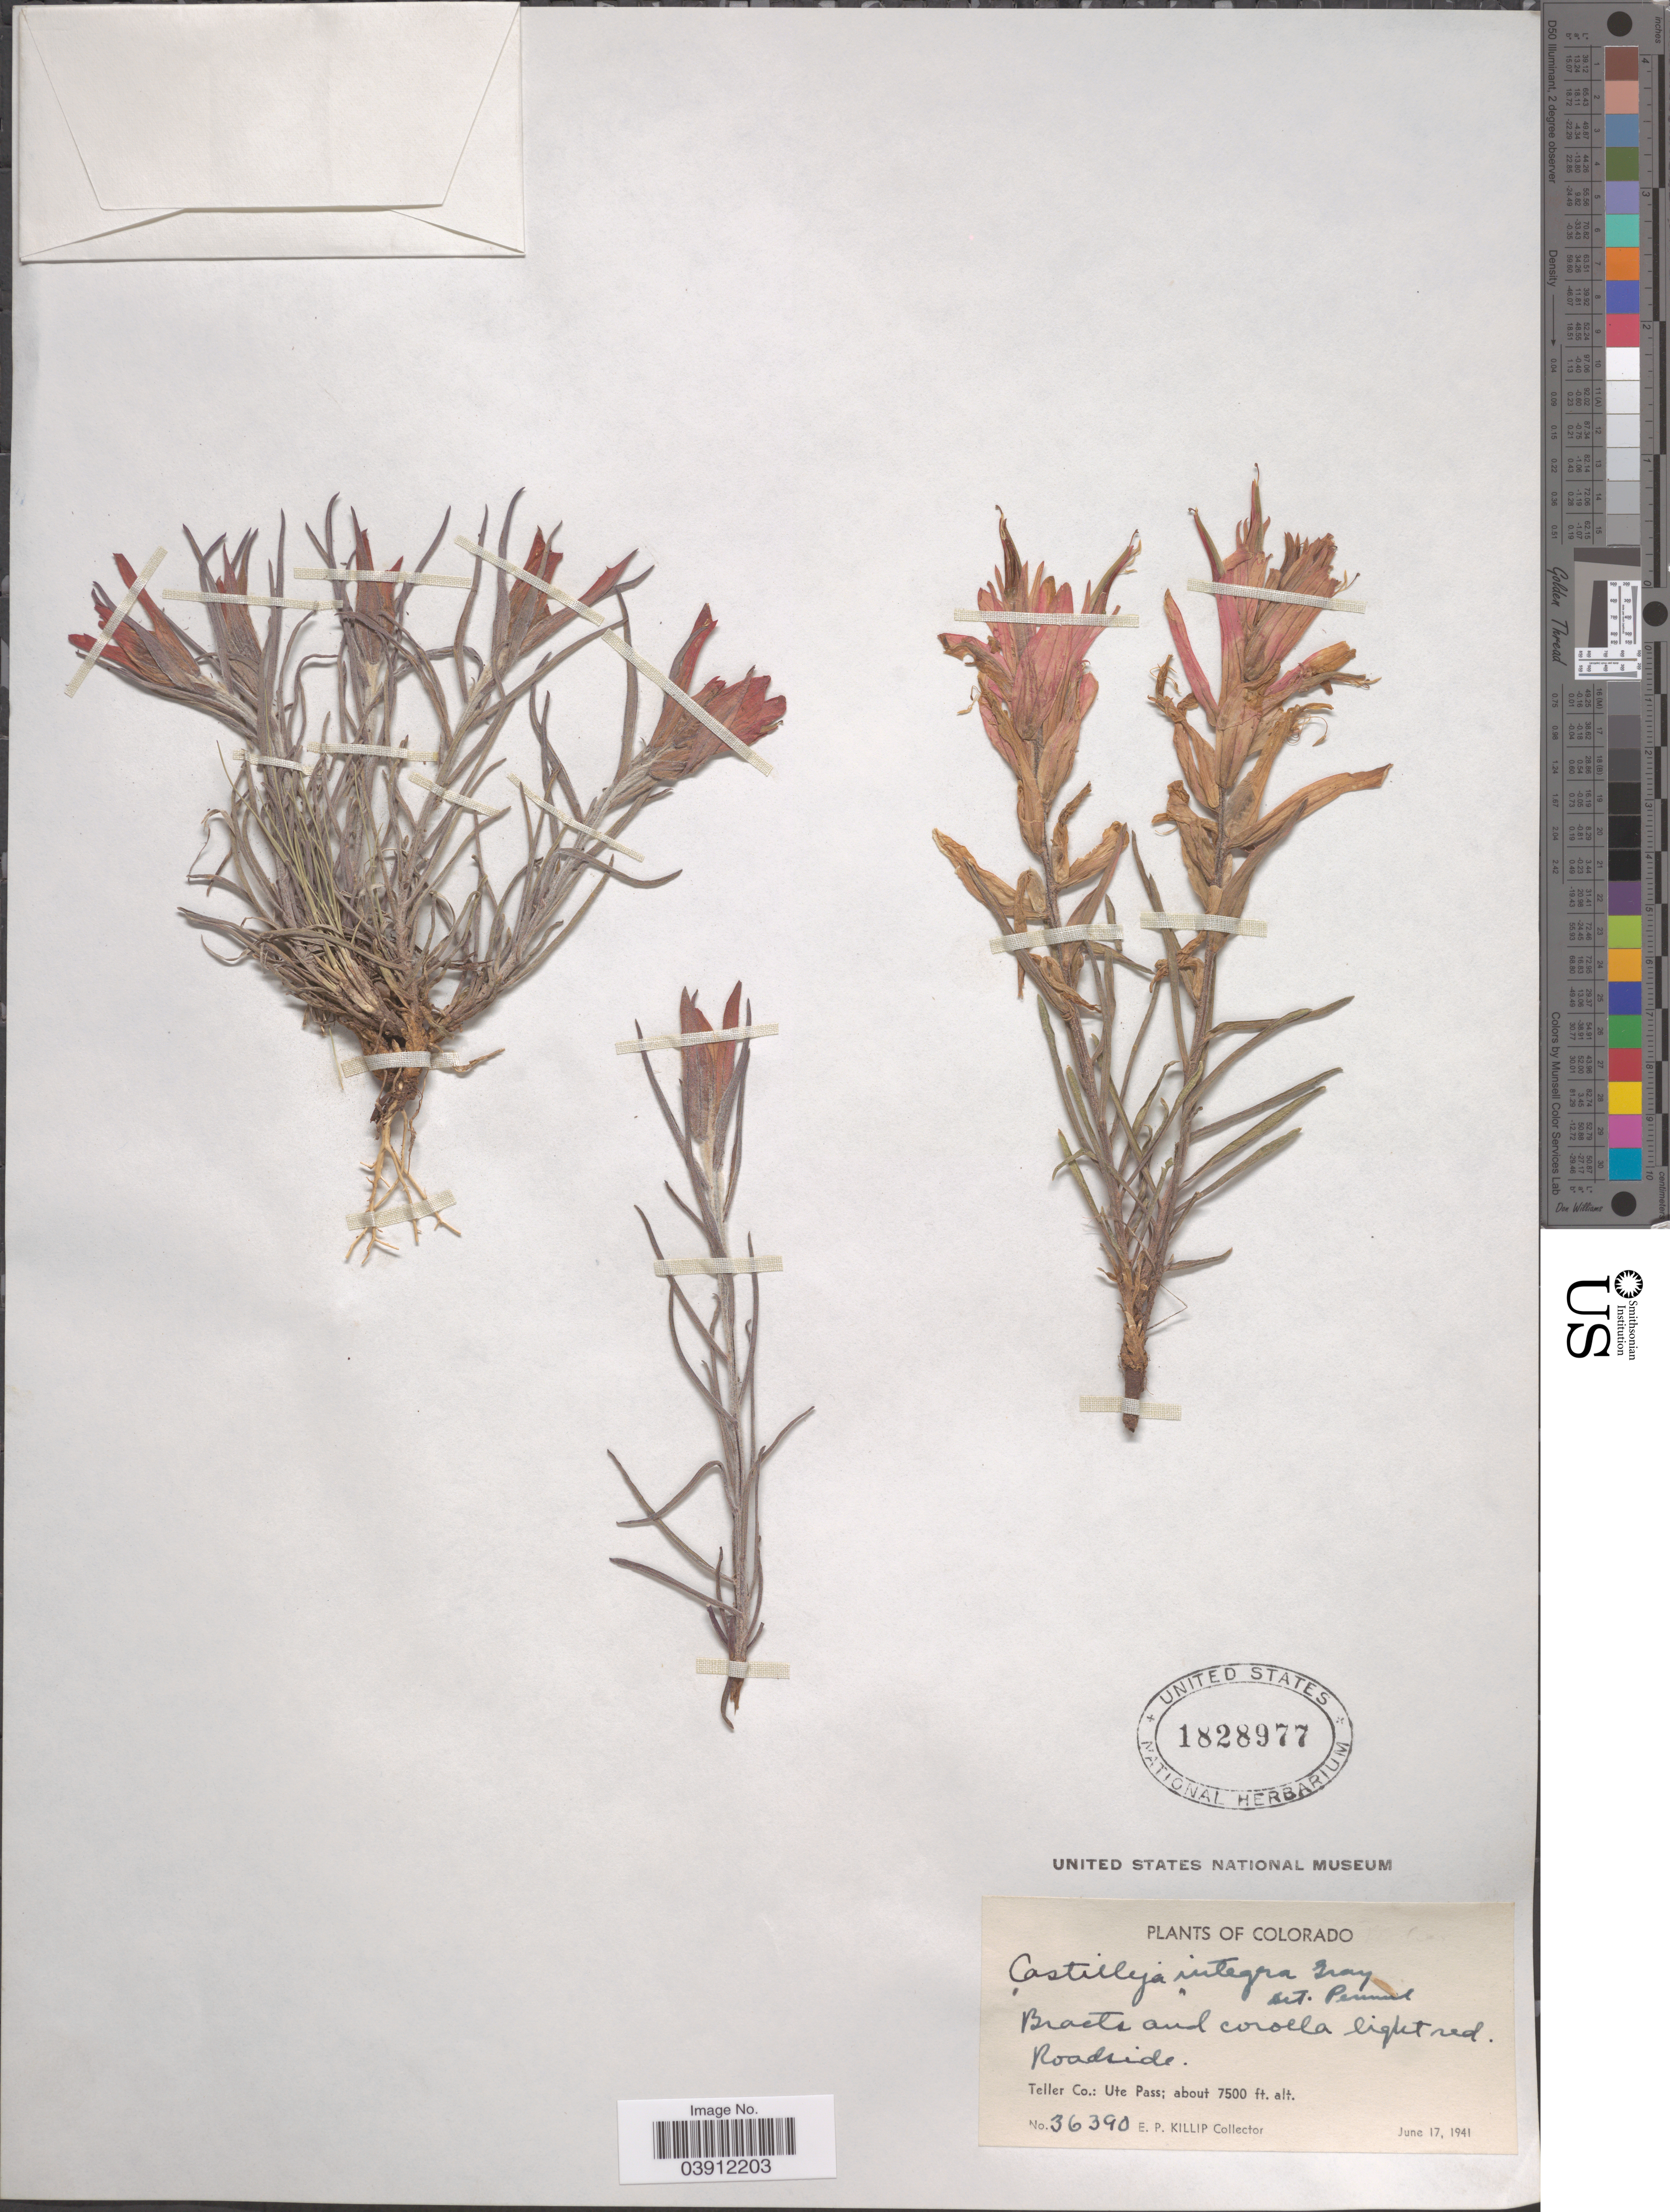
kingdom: Plantae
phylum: Tracheophyta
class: Magnoliopsida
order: Lamiales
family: Orobanchaceae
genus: Castilleja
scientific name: Castilleja integra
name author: A. Gray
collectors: E. P. Killip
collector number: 36390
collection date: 1941-06-17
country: United States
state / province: Colorado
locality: Teller Co.: Ute Pass.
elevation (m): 2286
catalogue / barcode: US 1828977